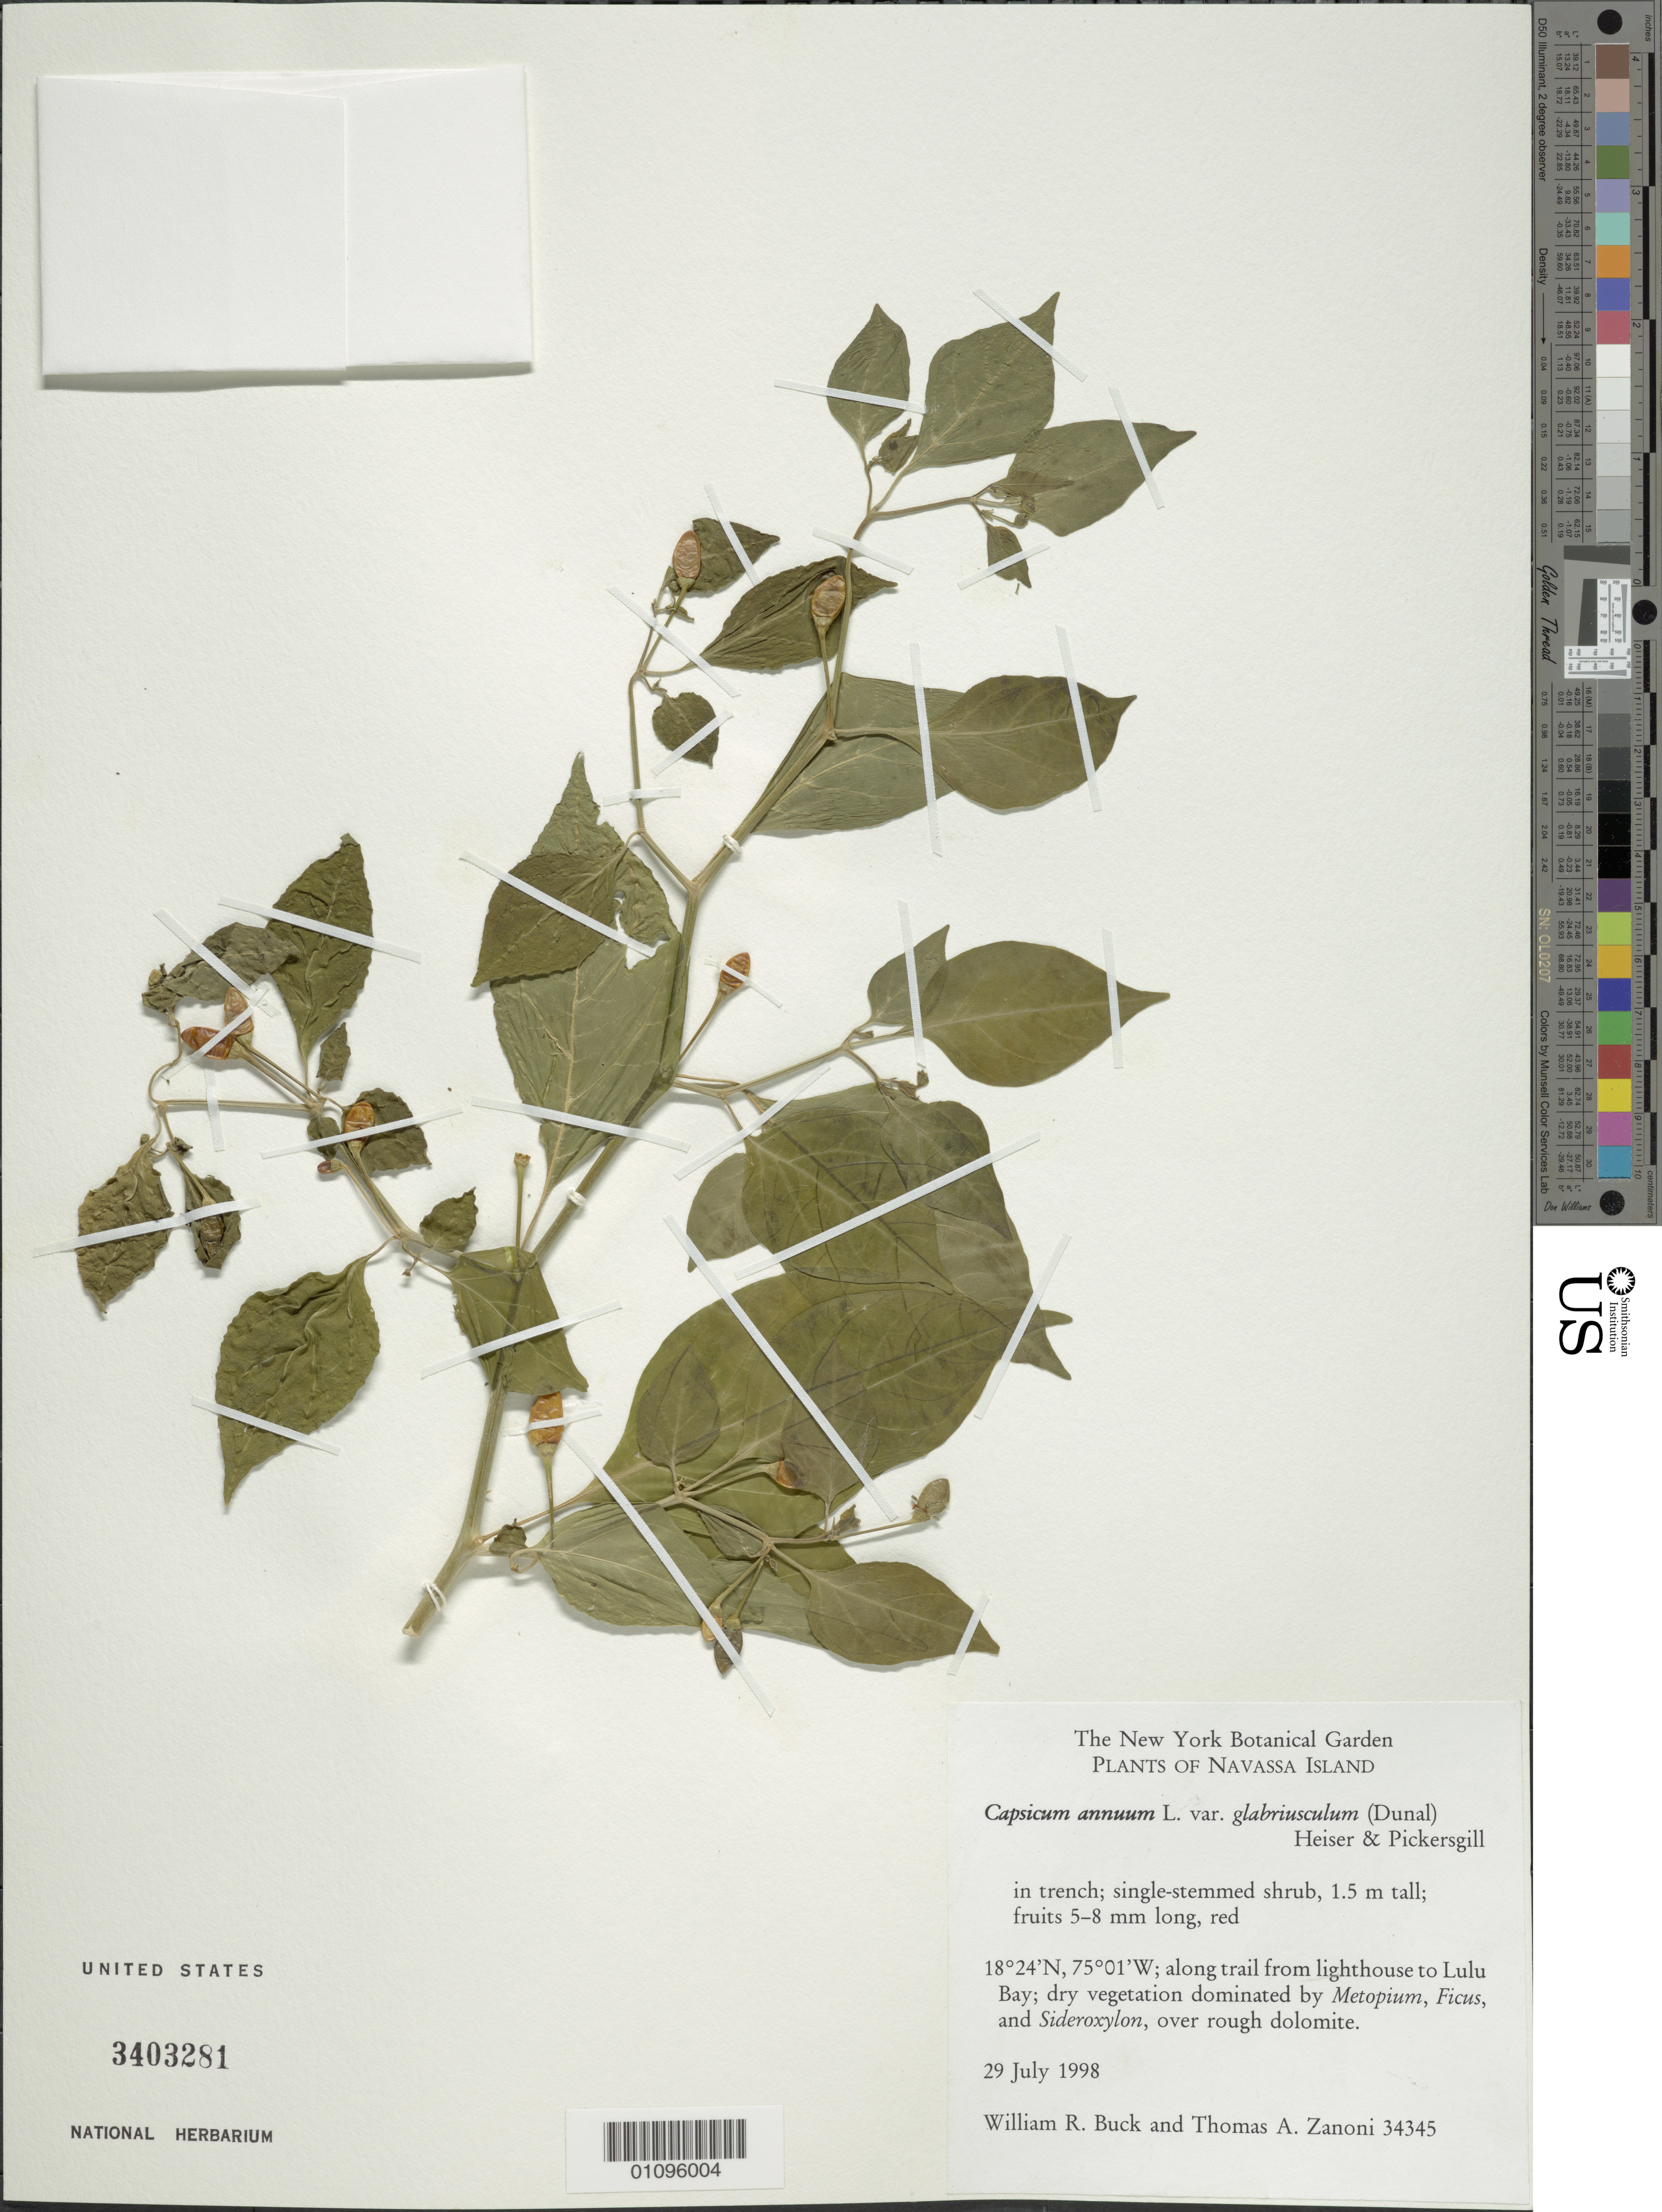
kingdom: Plantae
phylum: Tracheophyta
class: Magnoliopsida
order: Solanales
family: Solanaceae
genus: Capsicum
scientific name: Capsicum annuum var. glabriusculum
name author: (Dunal) Heiser & Pickersgill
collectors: W. R. Buck & T. A. Zanoni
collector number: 34345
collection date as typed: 29 Jul 1998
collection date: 1998-07-29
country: Navassa Island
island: Navassa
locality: Lighthouse trail to Lulu Bay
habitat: Dry vegetation dominated by Metopium, Ficus, Sideroxylon, over rough dolomite; in trench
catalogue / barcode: US 3403281